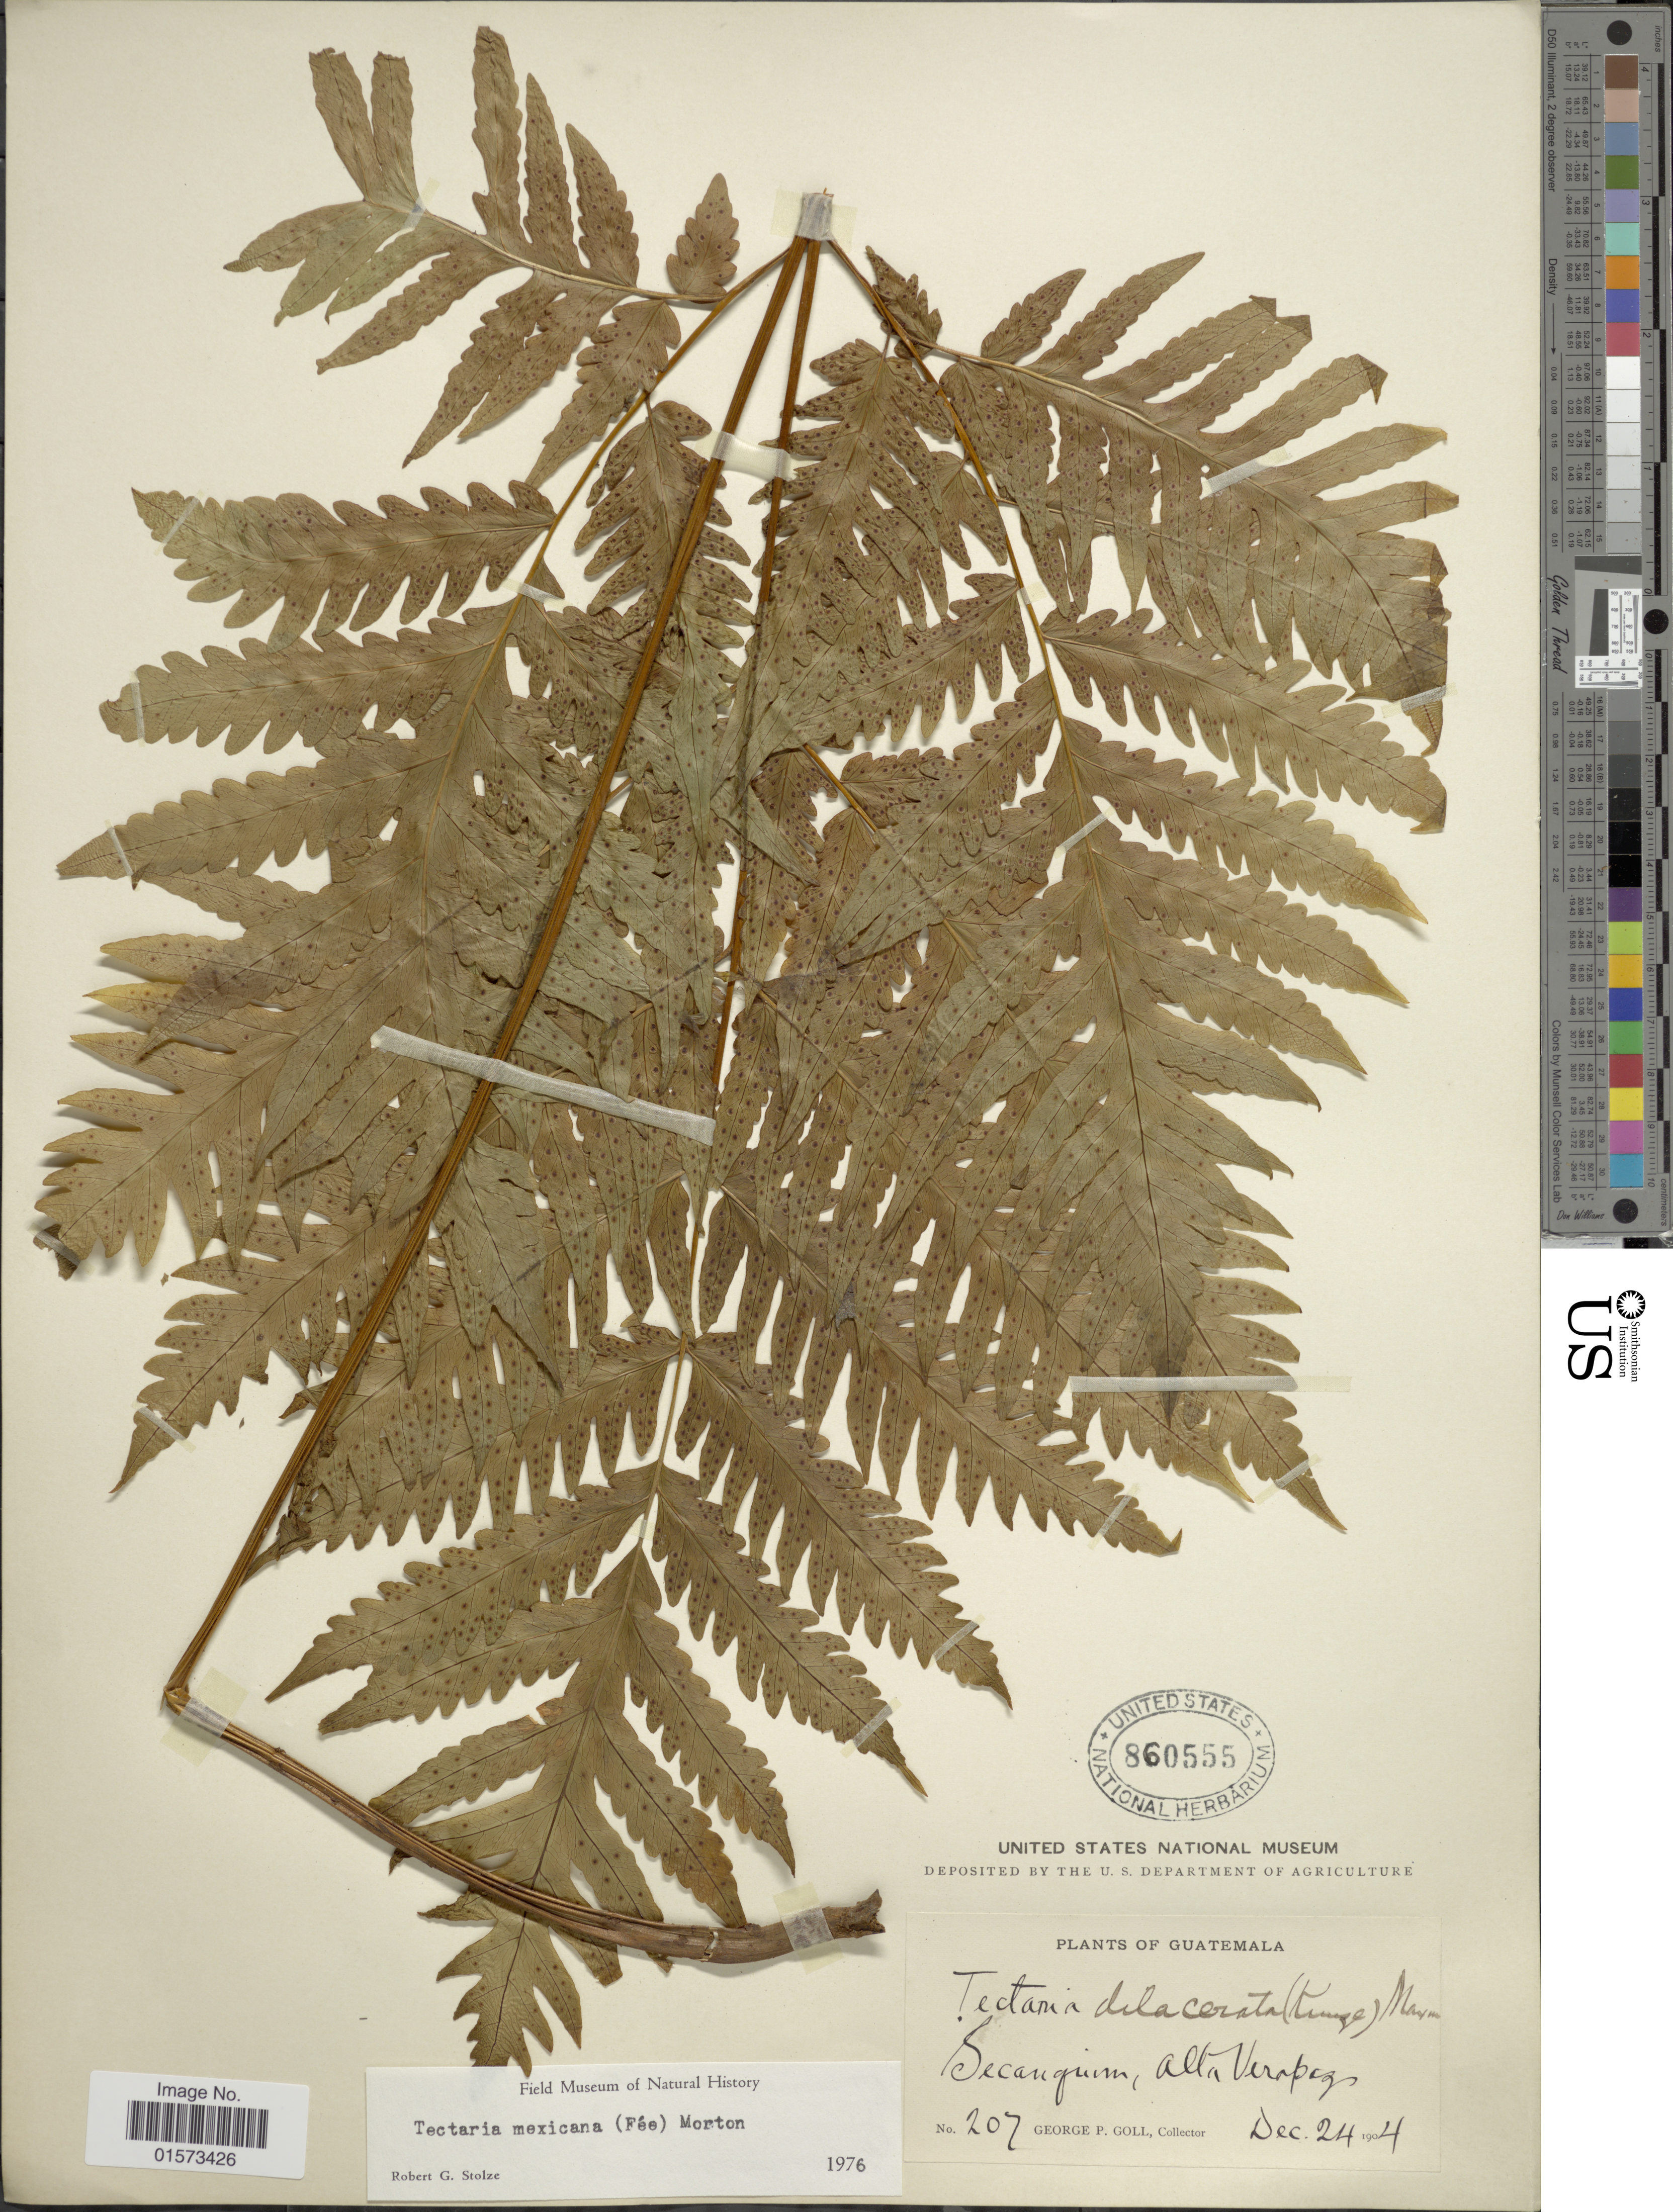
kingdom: Plantae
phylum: Tracheophyta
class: Polypodiopsida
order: Polypodiales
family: Tectariaceae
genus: Tectaria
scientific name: Tectaria mexicana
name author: (Fée) C.V. Morton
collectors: G. P. Goll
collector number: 207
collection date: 1904-12-24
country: Guatemala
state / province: Alta Verapaz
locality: Secanquim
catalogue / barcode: US 860555